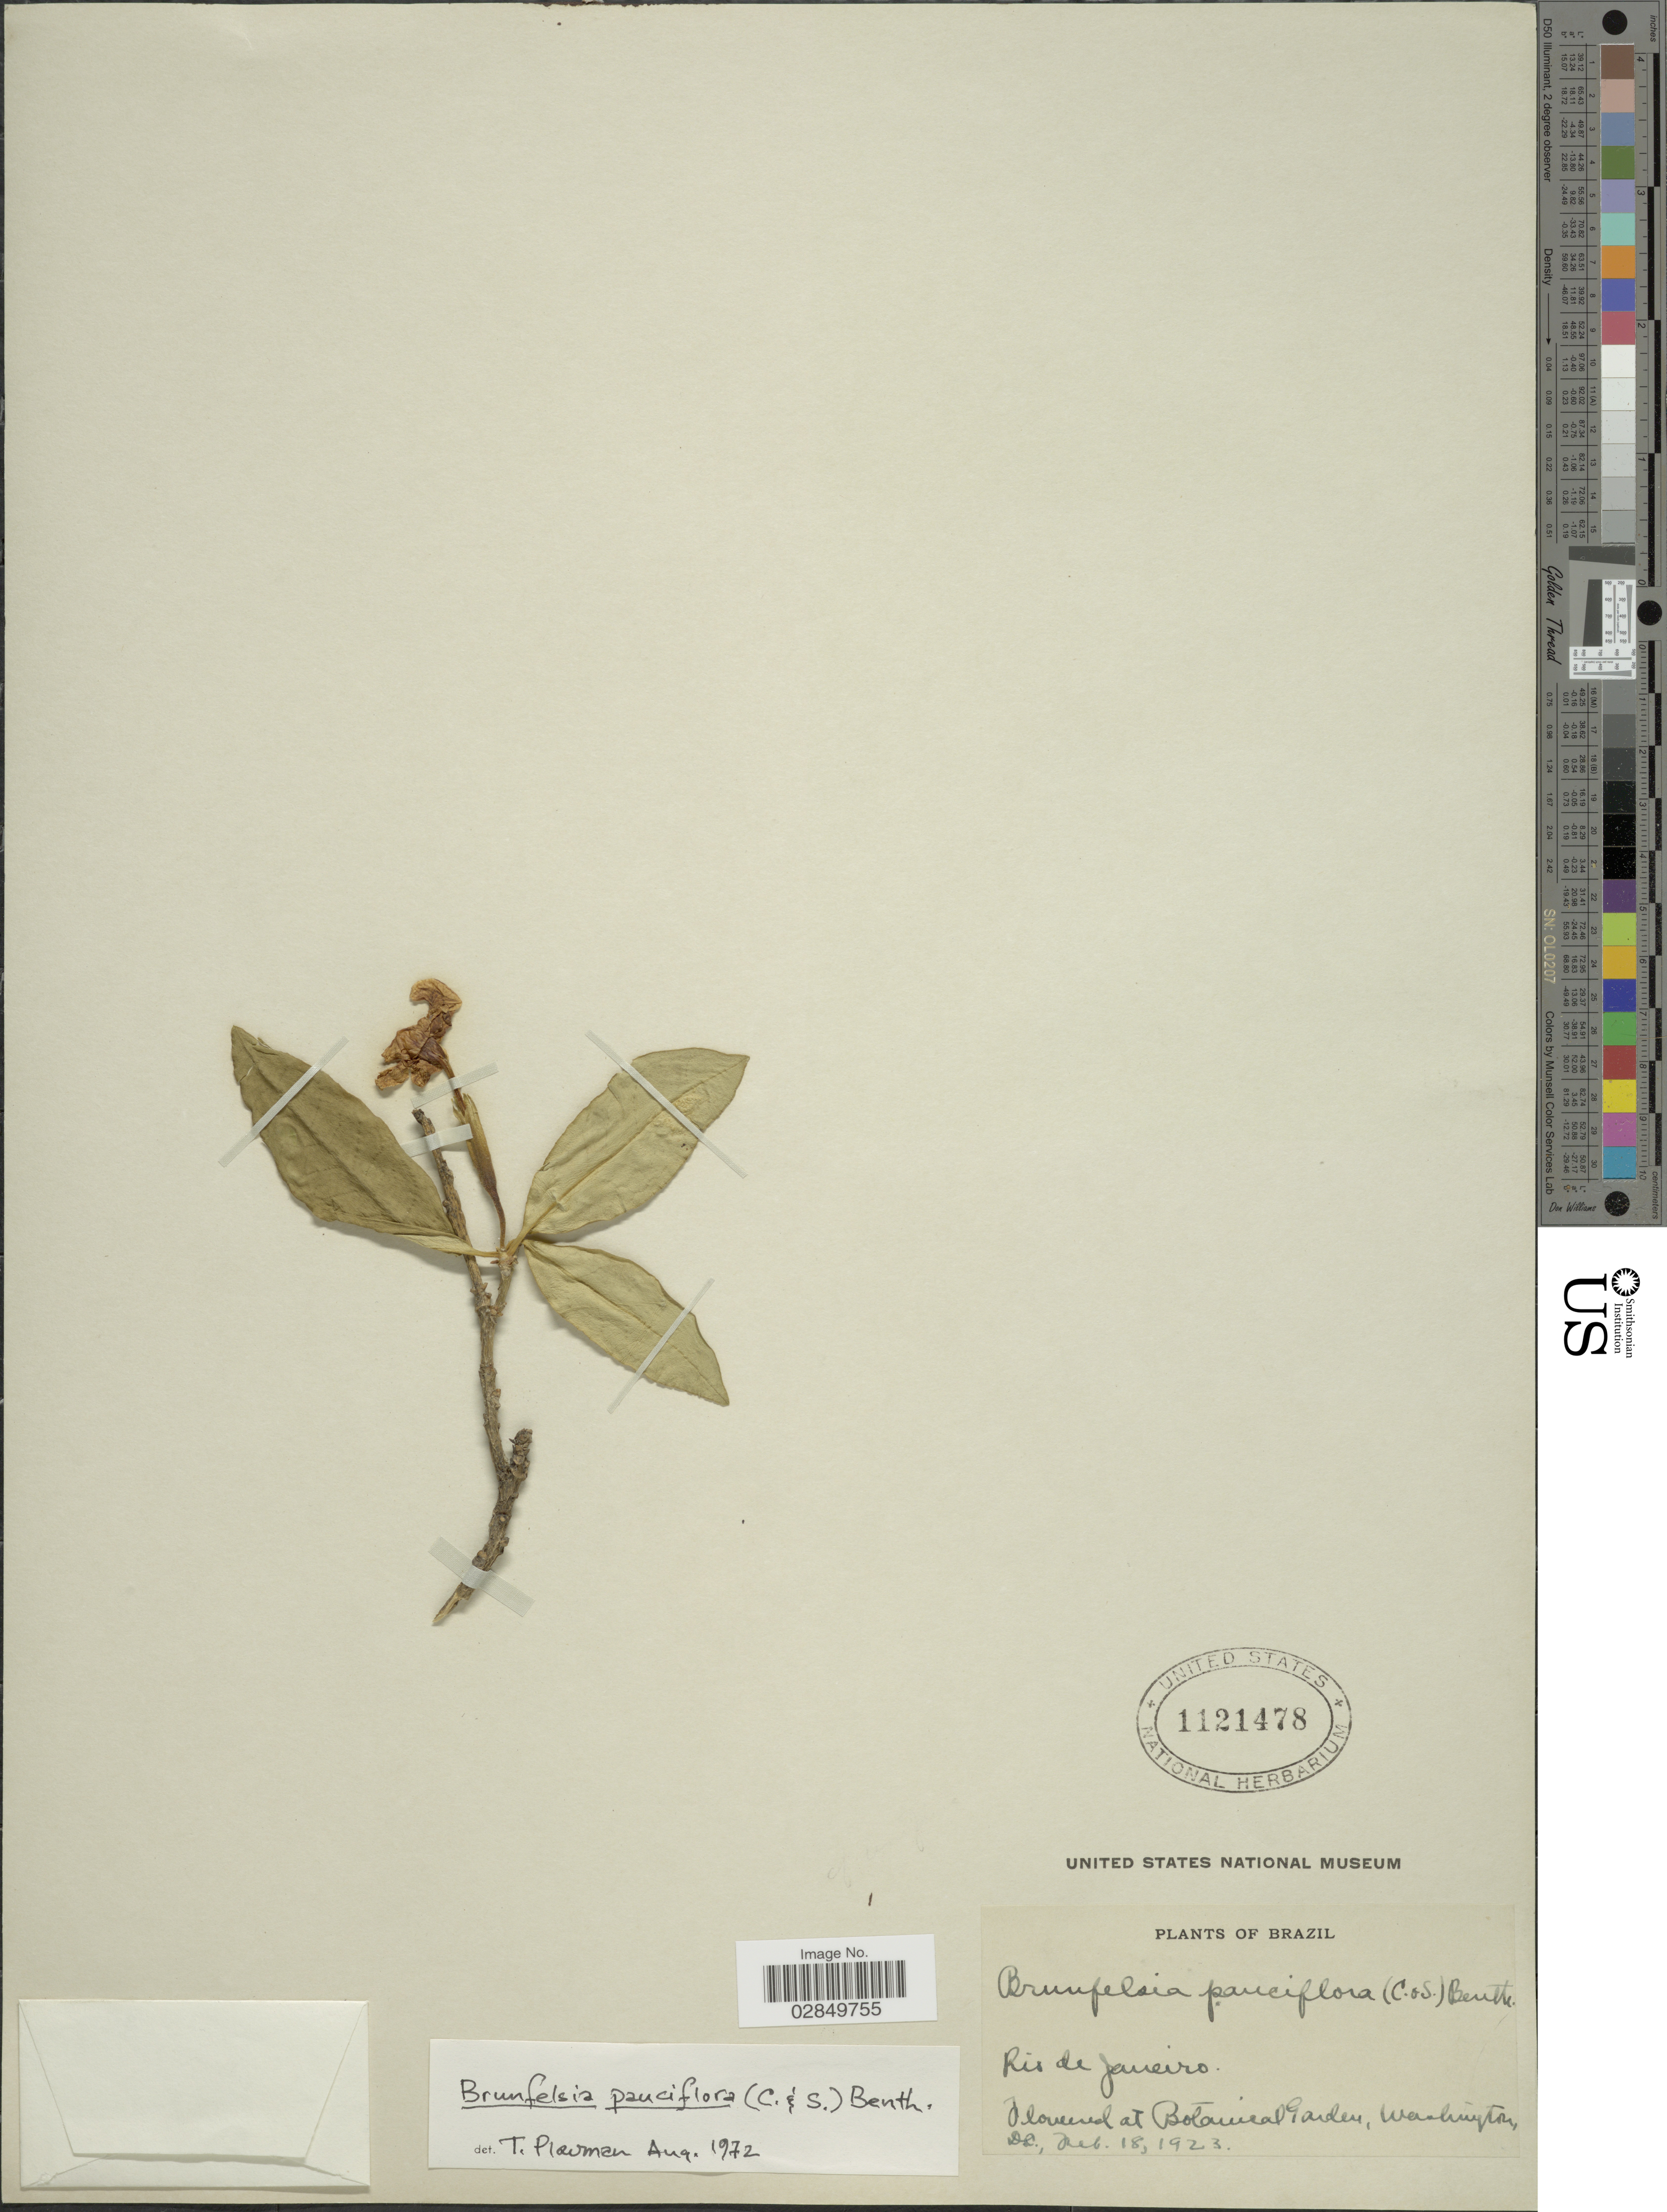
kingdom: Plantae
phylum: Tracheophyta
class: Magnoliopsida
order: Solanales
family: Solanaceae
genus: Brunfelsia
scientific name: Brunfelsia pauciflora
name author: (Cham. & Schltdl.) Benth.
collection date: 1923-02-18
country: United States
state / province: District of Columbia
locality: Flowered at Botanical Garden, Washington DC.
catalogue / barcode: US 1121478